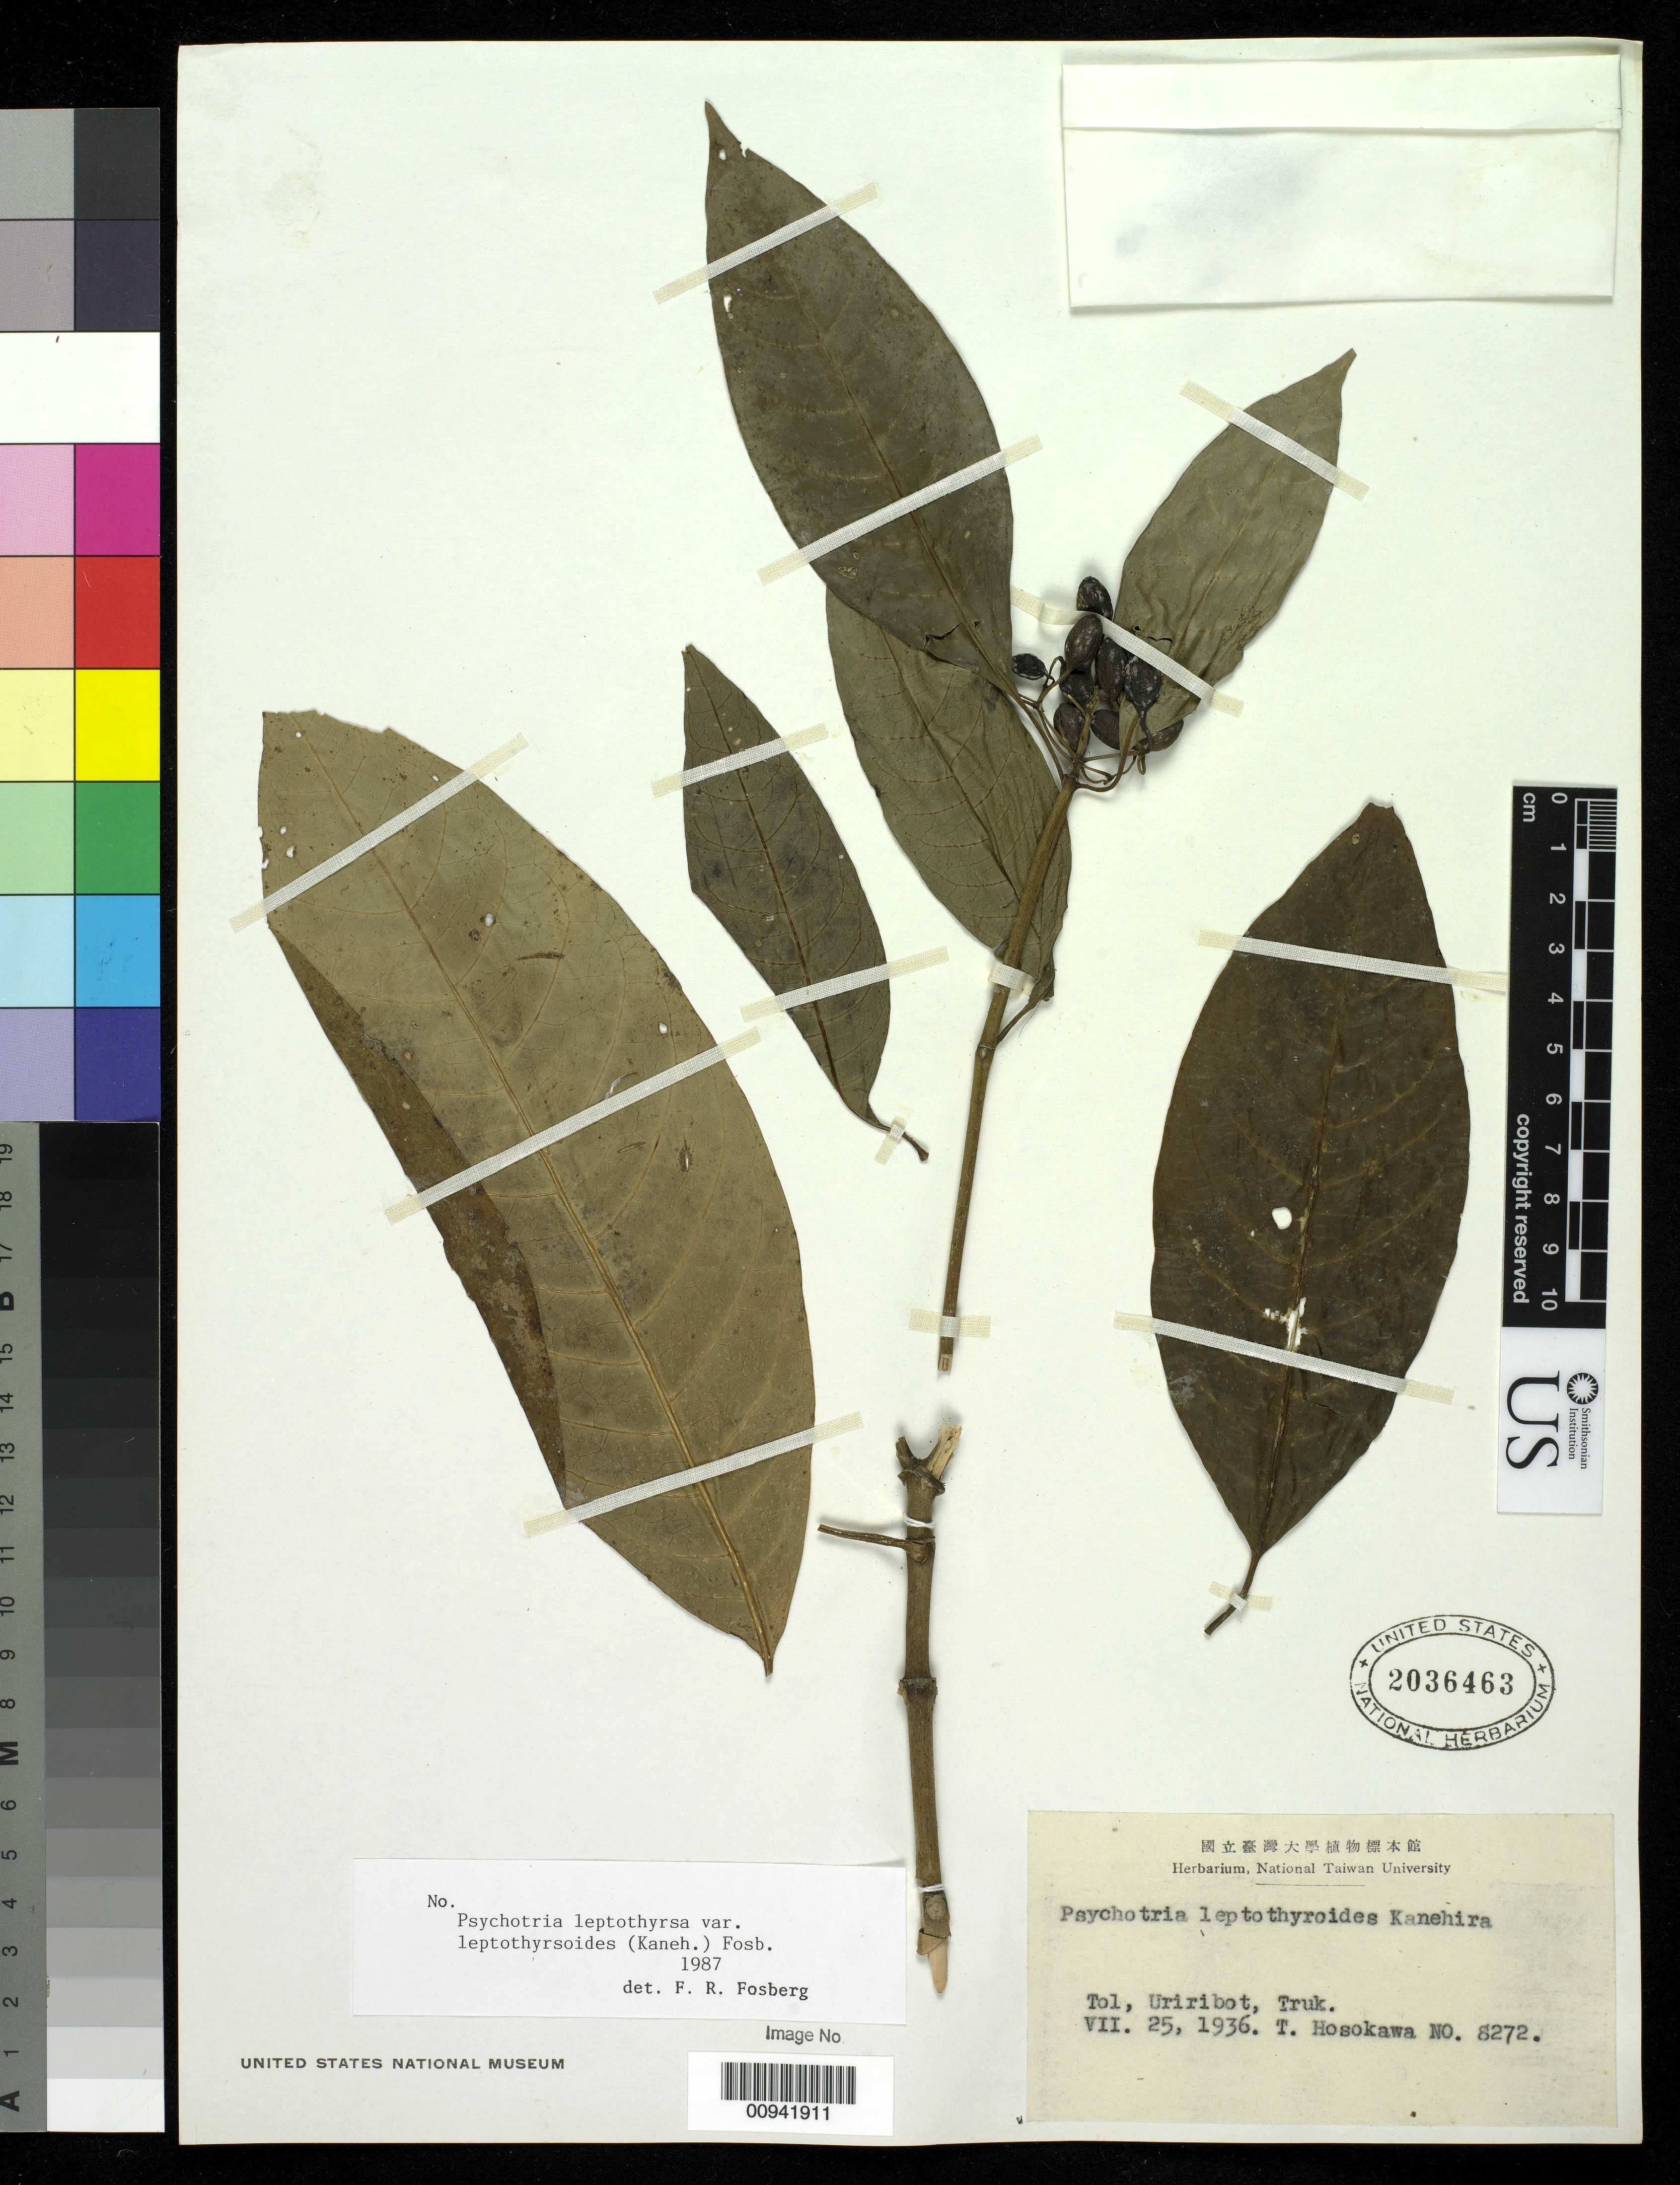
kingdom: Plantae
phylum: Tracheophyta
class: Magnoliopsida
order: Gentianales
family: Rubiaceae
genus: Psychotria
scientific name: Psychotria leptothyrsa var. leptothyrsoides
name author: (Kaneh.) Barrabé et al.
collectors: T. Hosokawa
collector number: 8272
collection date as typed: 25 Aug 1936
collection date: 1936-08-25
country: Micronesia, Federated States of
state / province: Truk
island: Tol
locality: Uriribot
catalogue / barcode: US 2036463